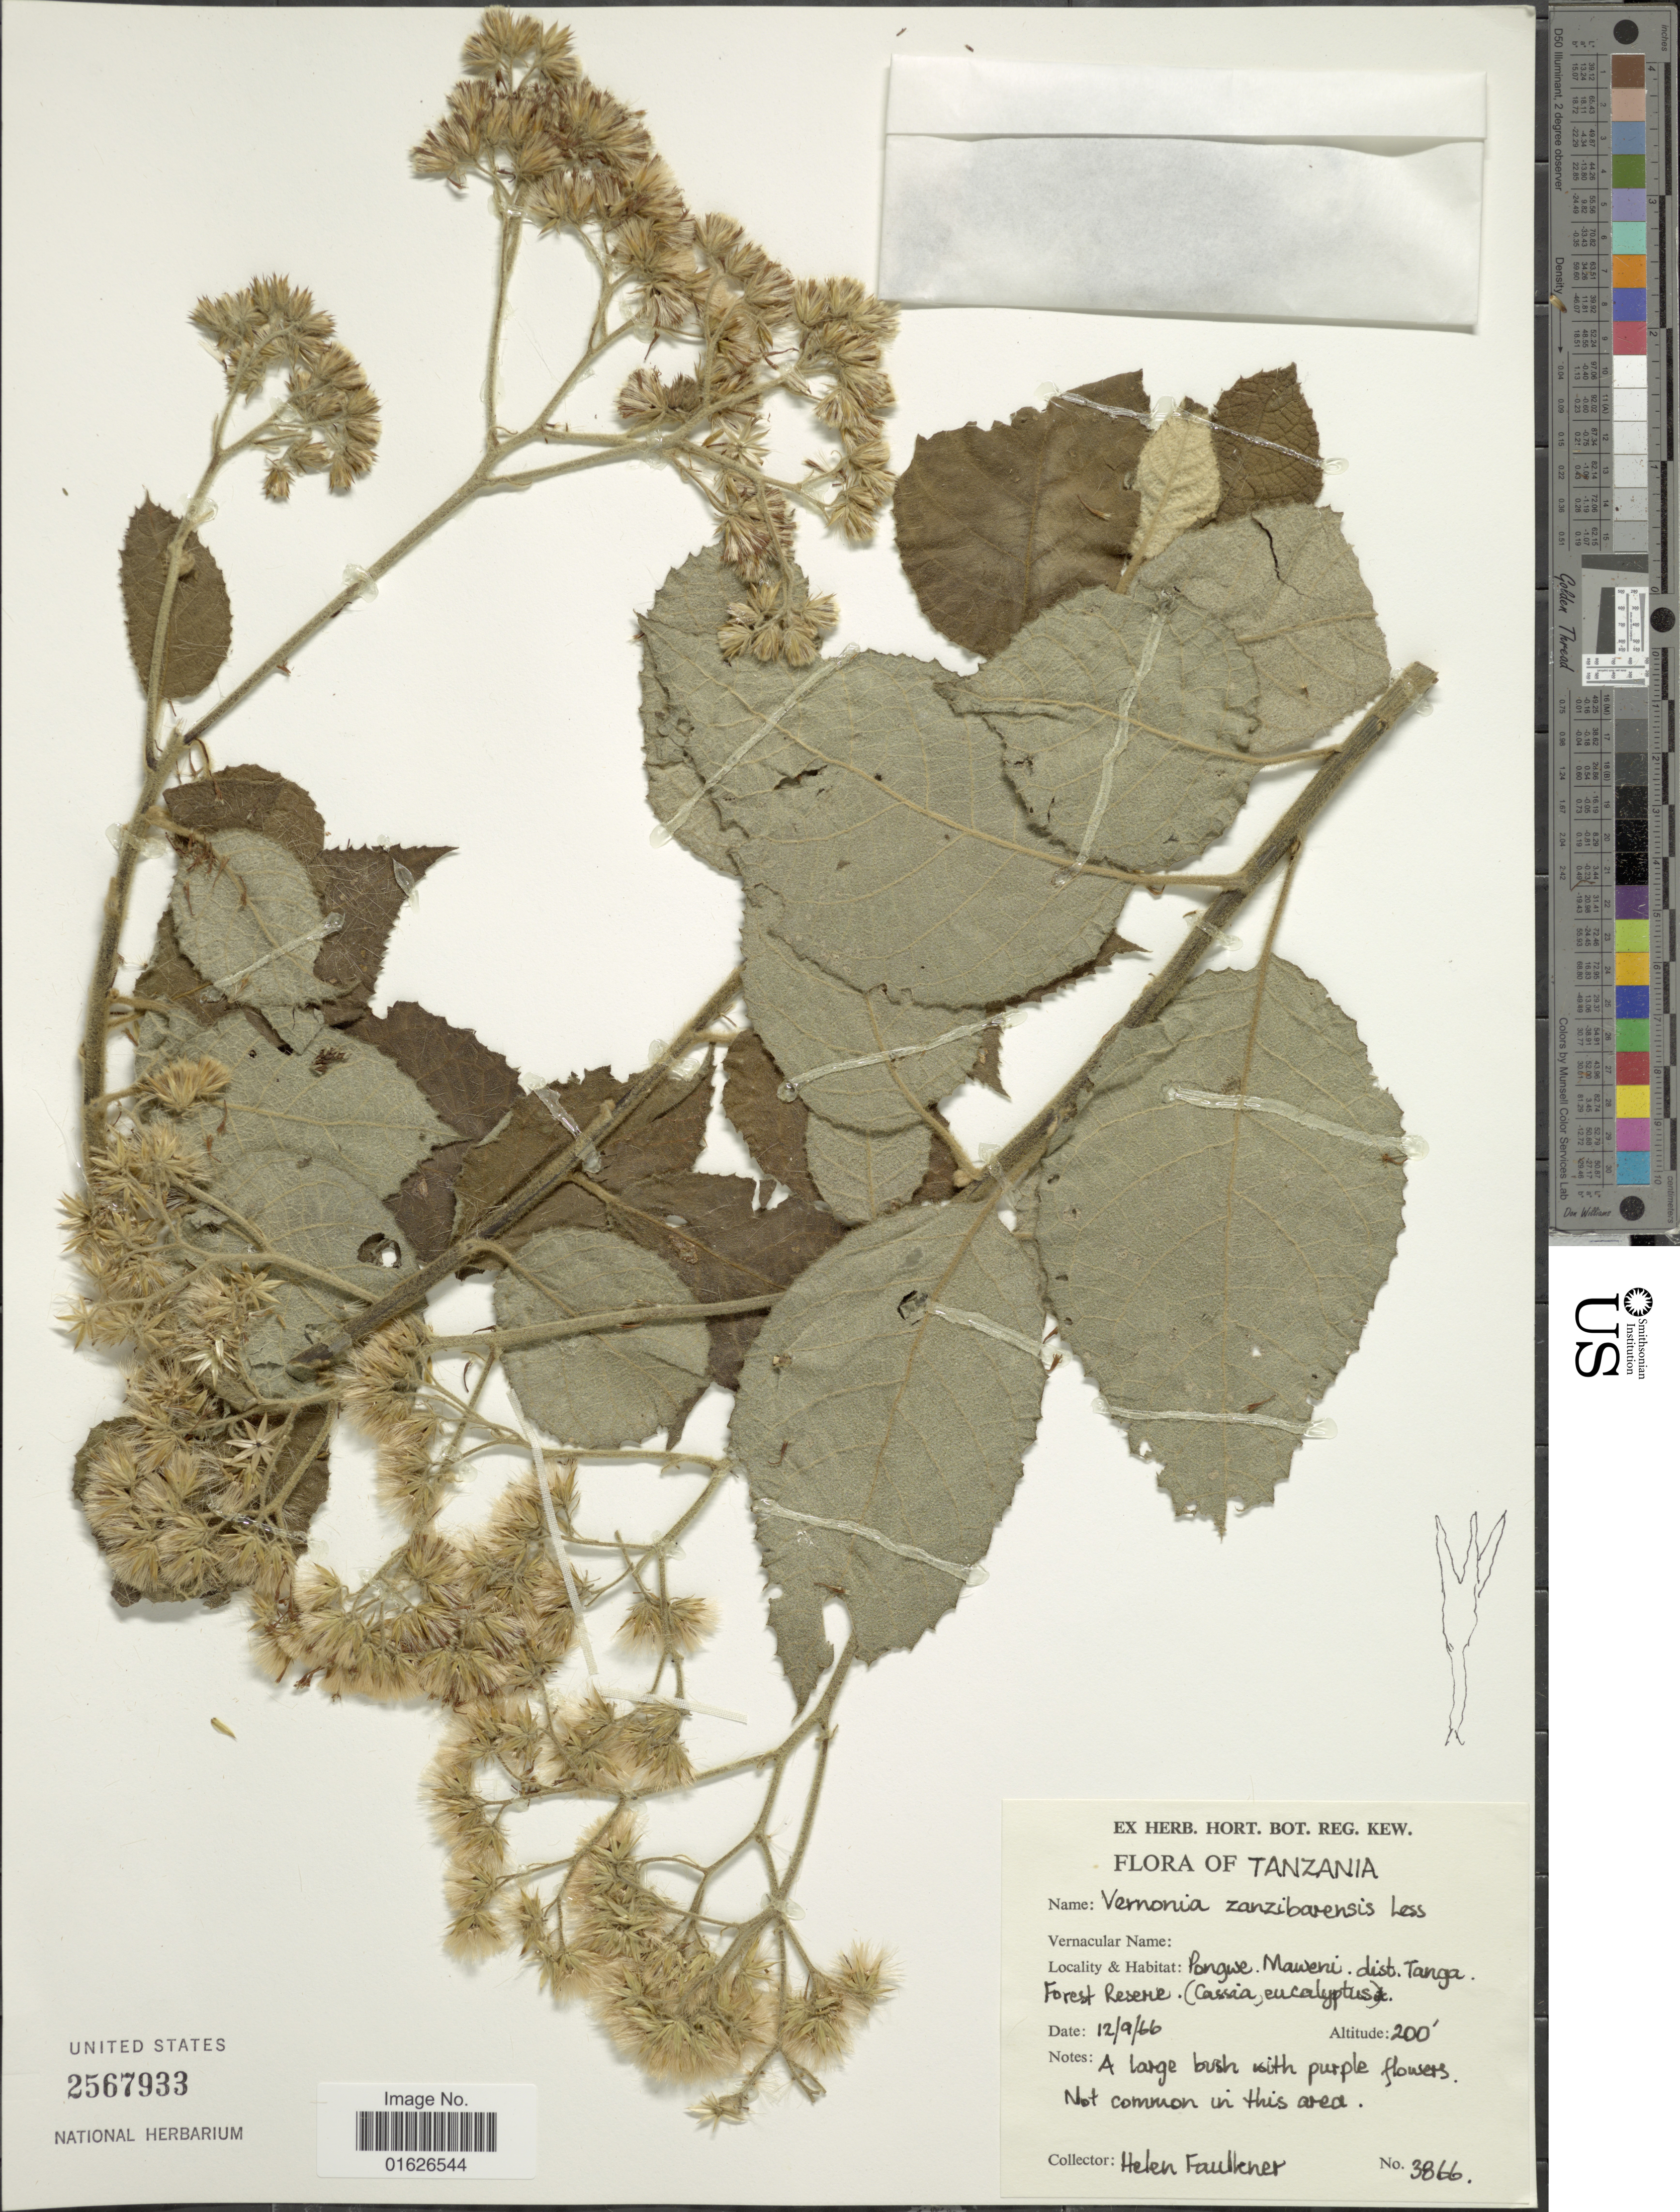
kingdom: Plantae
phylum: Tracheophyta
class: Magnoliopsida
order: Asterales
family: Asteraceae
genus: Jeffreycia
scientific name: Jeffreycia zanzibarensis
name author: (Less.) H. Rob.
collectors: H. Faulkner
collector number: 3866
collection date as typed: Transcribed d/m/y: 12/9/66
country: Tanzania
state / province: Tanga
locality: Pongwe, Maweni dist. Tanga, Forest Reserve.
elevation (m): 61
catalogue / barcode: US 2567933